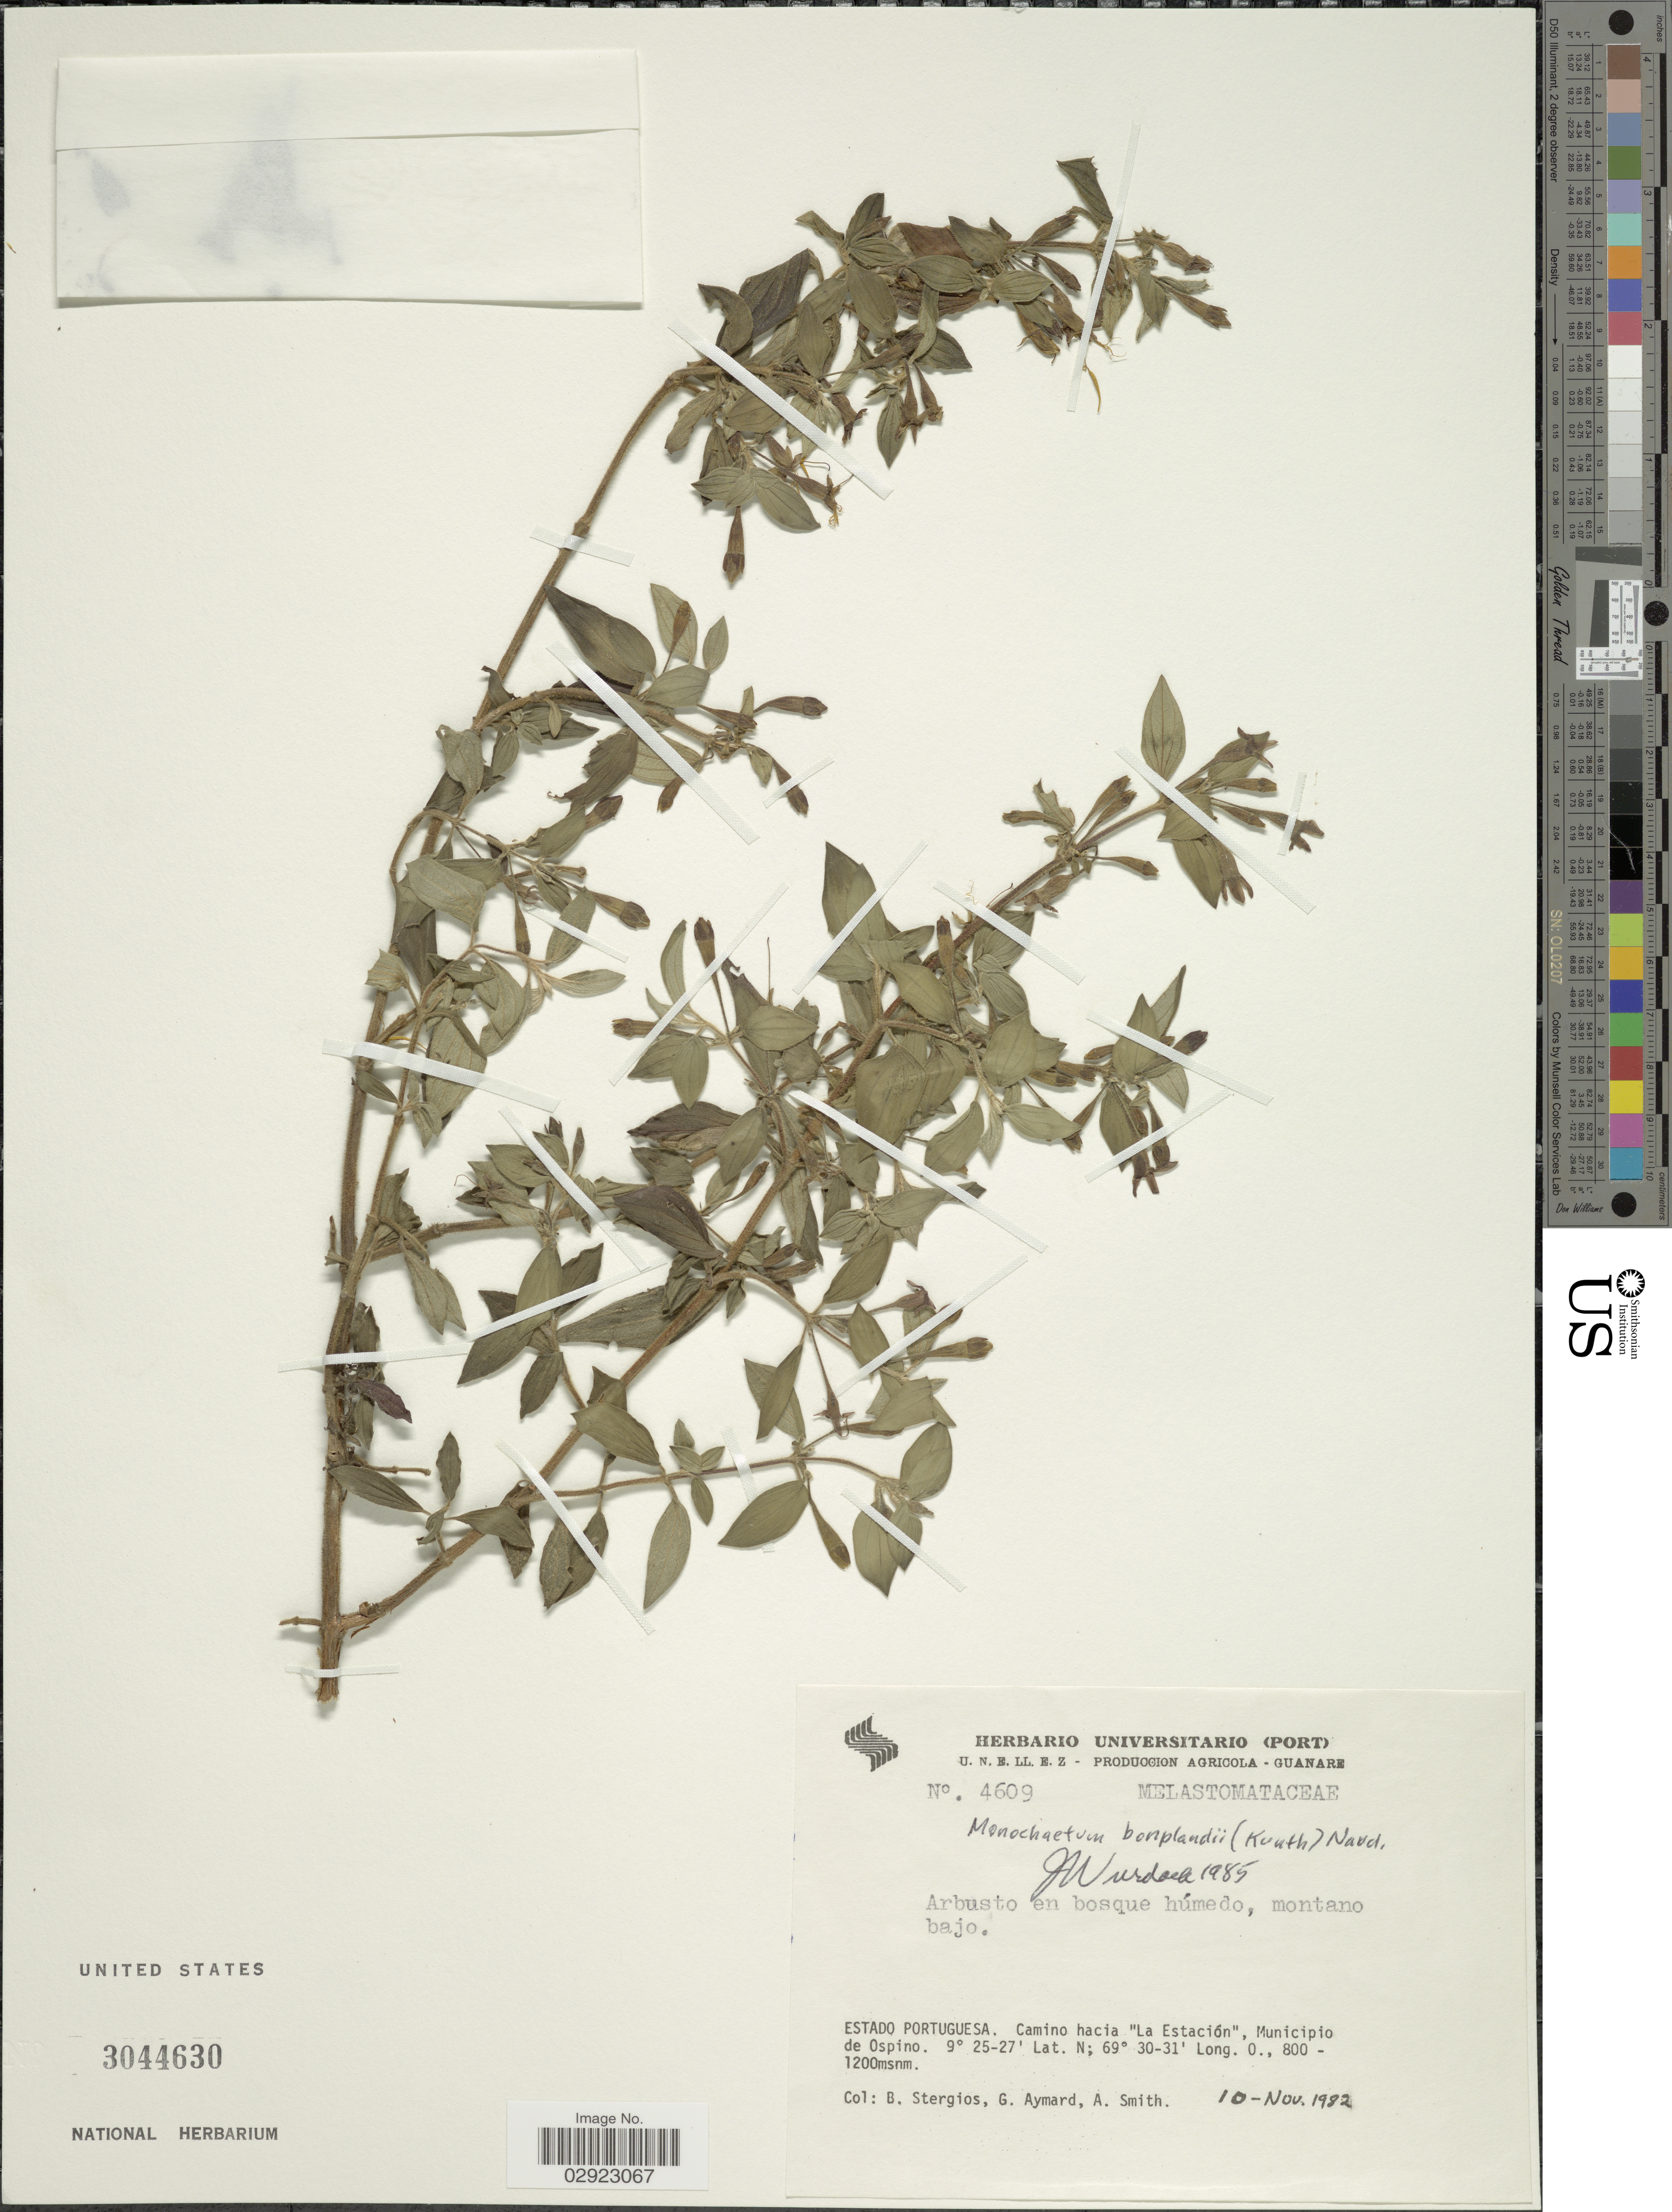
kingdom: Plantae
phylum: Tracheophyta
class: Magnoliopsida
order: Myrtales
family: Melastomataceae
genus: Monochaetum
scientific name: Monochaetum bonplandii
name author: (Kunth) Naudin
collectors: B. G. Stergios, G. A. Aymard & A. Smith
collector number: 4609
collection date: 1982-11-10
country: Venezuela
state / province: Portuguesa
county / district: Ospino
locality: Camino hacia "La Estación"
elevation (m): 800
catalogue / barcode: US 3044630